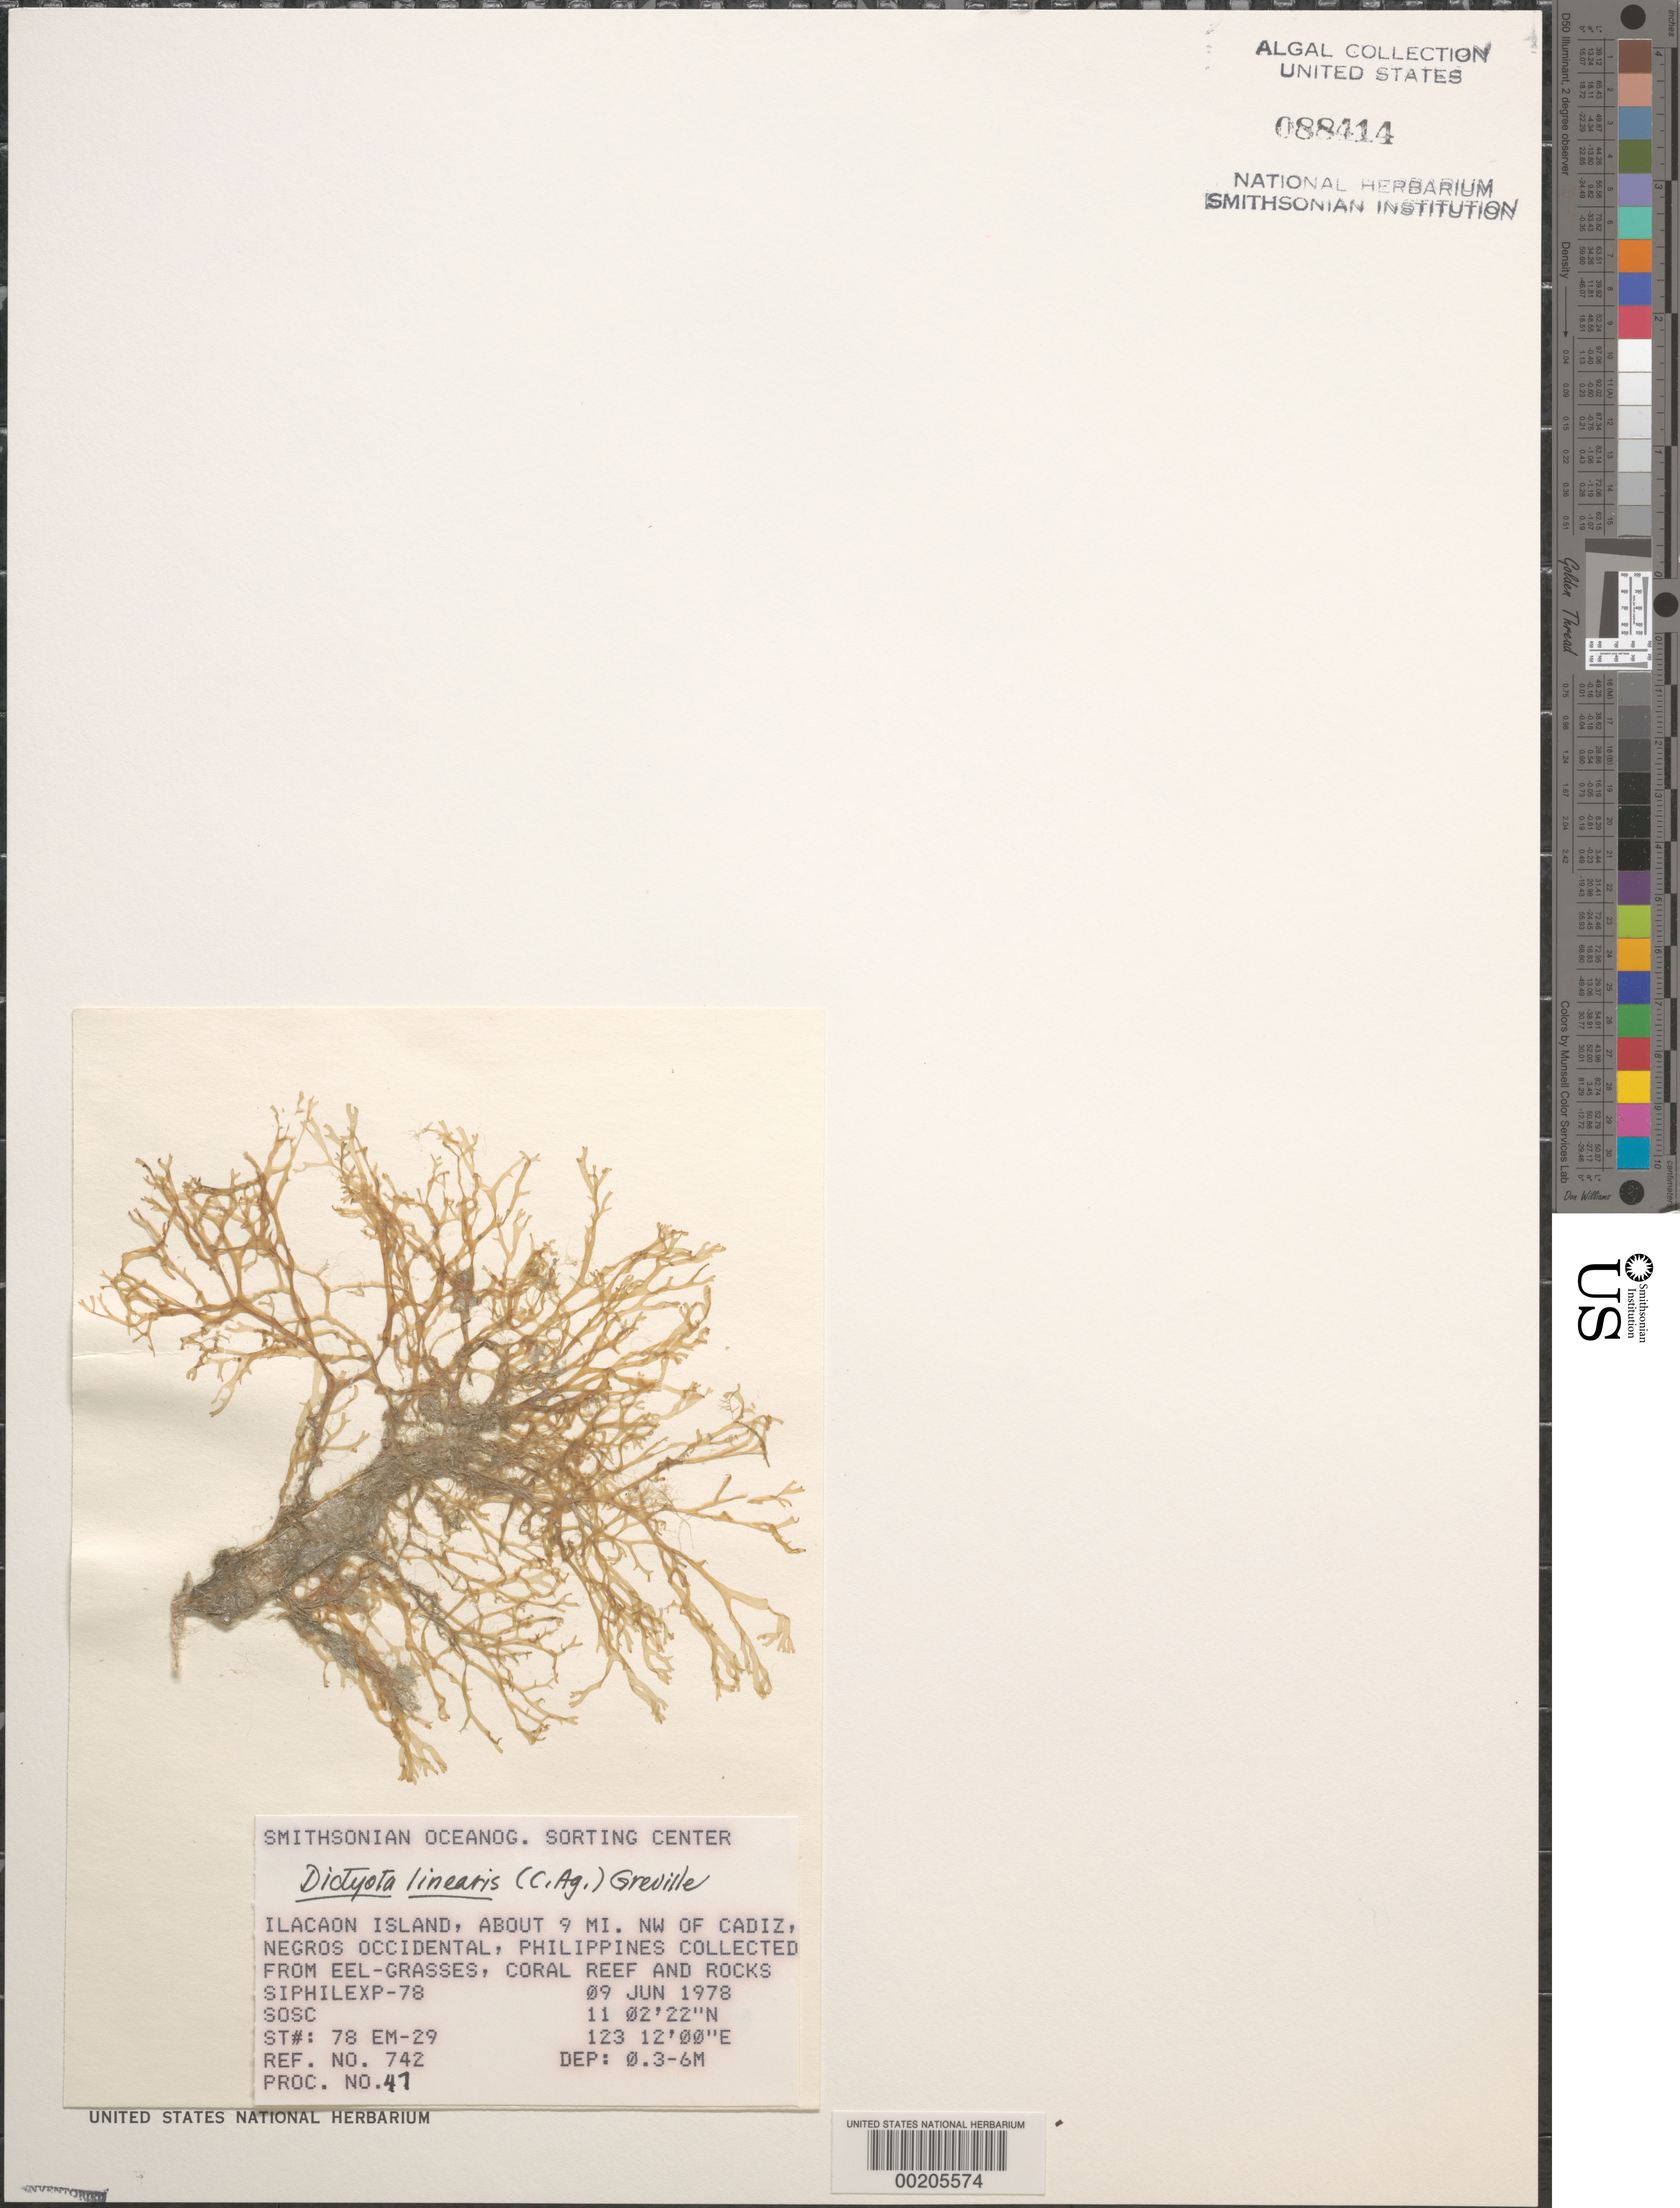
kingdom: Chromista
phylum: Ochrophyta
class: Phaeophyceae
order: Dictyotales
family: Dictyotaceae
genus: Dictyota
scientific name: Dictyota linearis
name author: (C. Agardh) Grev.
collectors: SOSC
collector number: Station 78 Em-29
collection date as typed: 09 Jun 1978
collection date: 1978-06-09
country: Philippines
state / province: Western Visayas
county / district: Negros Occidental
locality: Ilacaon island, northwest of cadiz, negros occidental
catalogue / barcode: US 88414